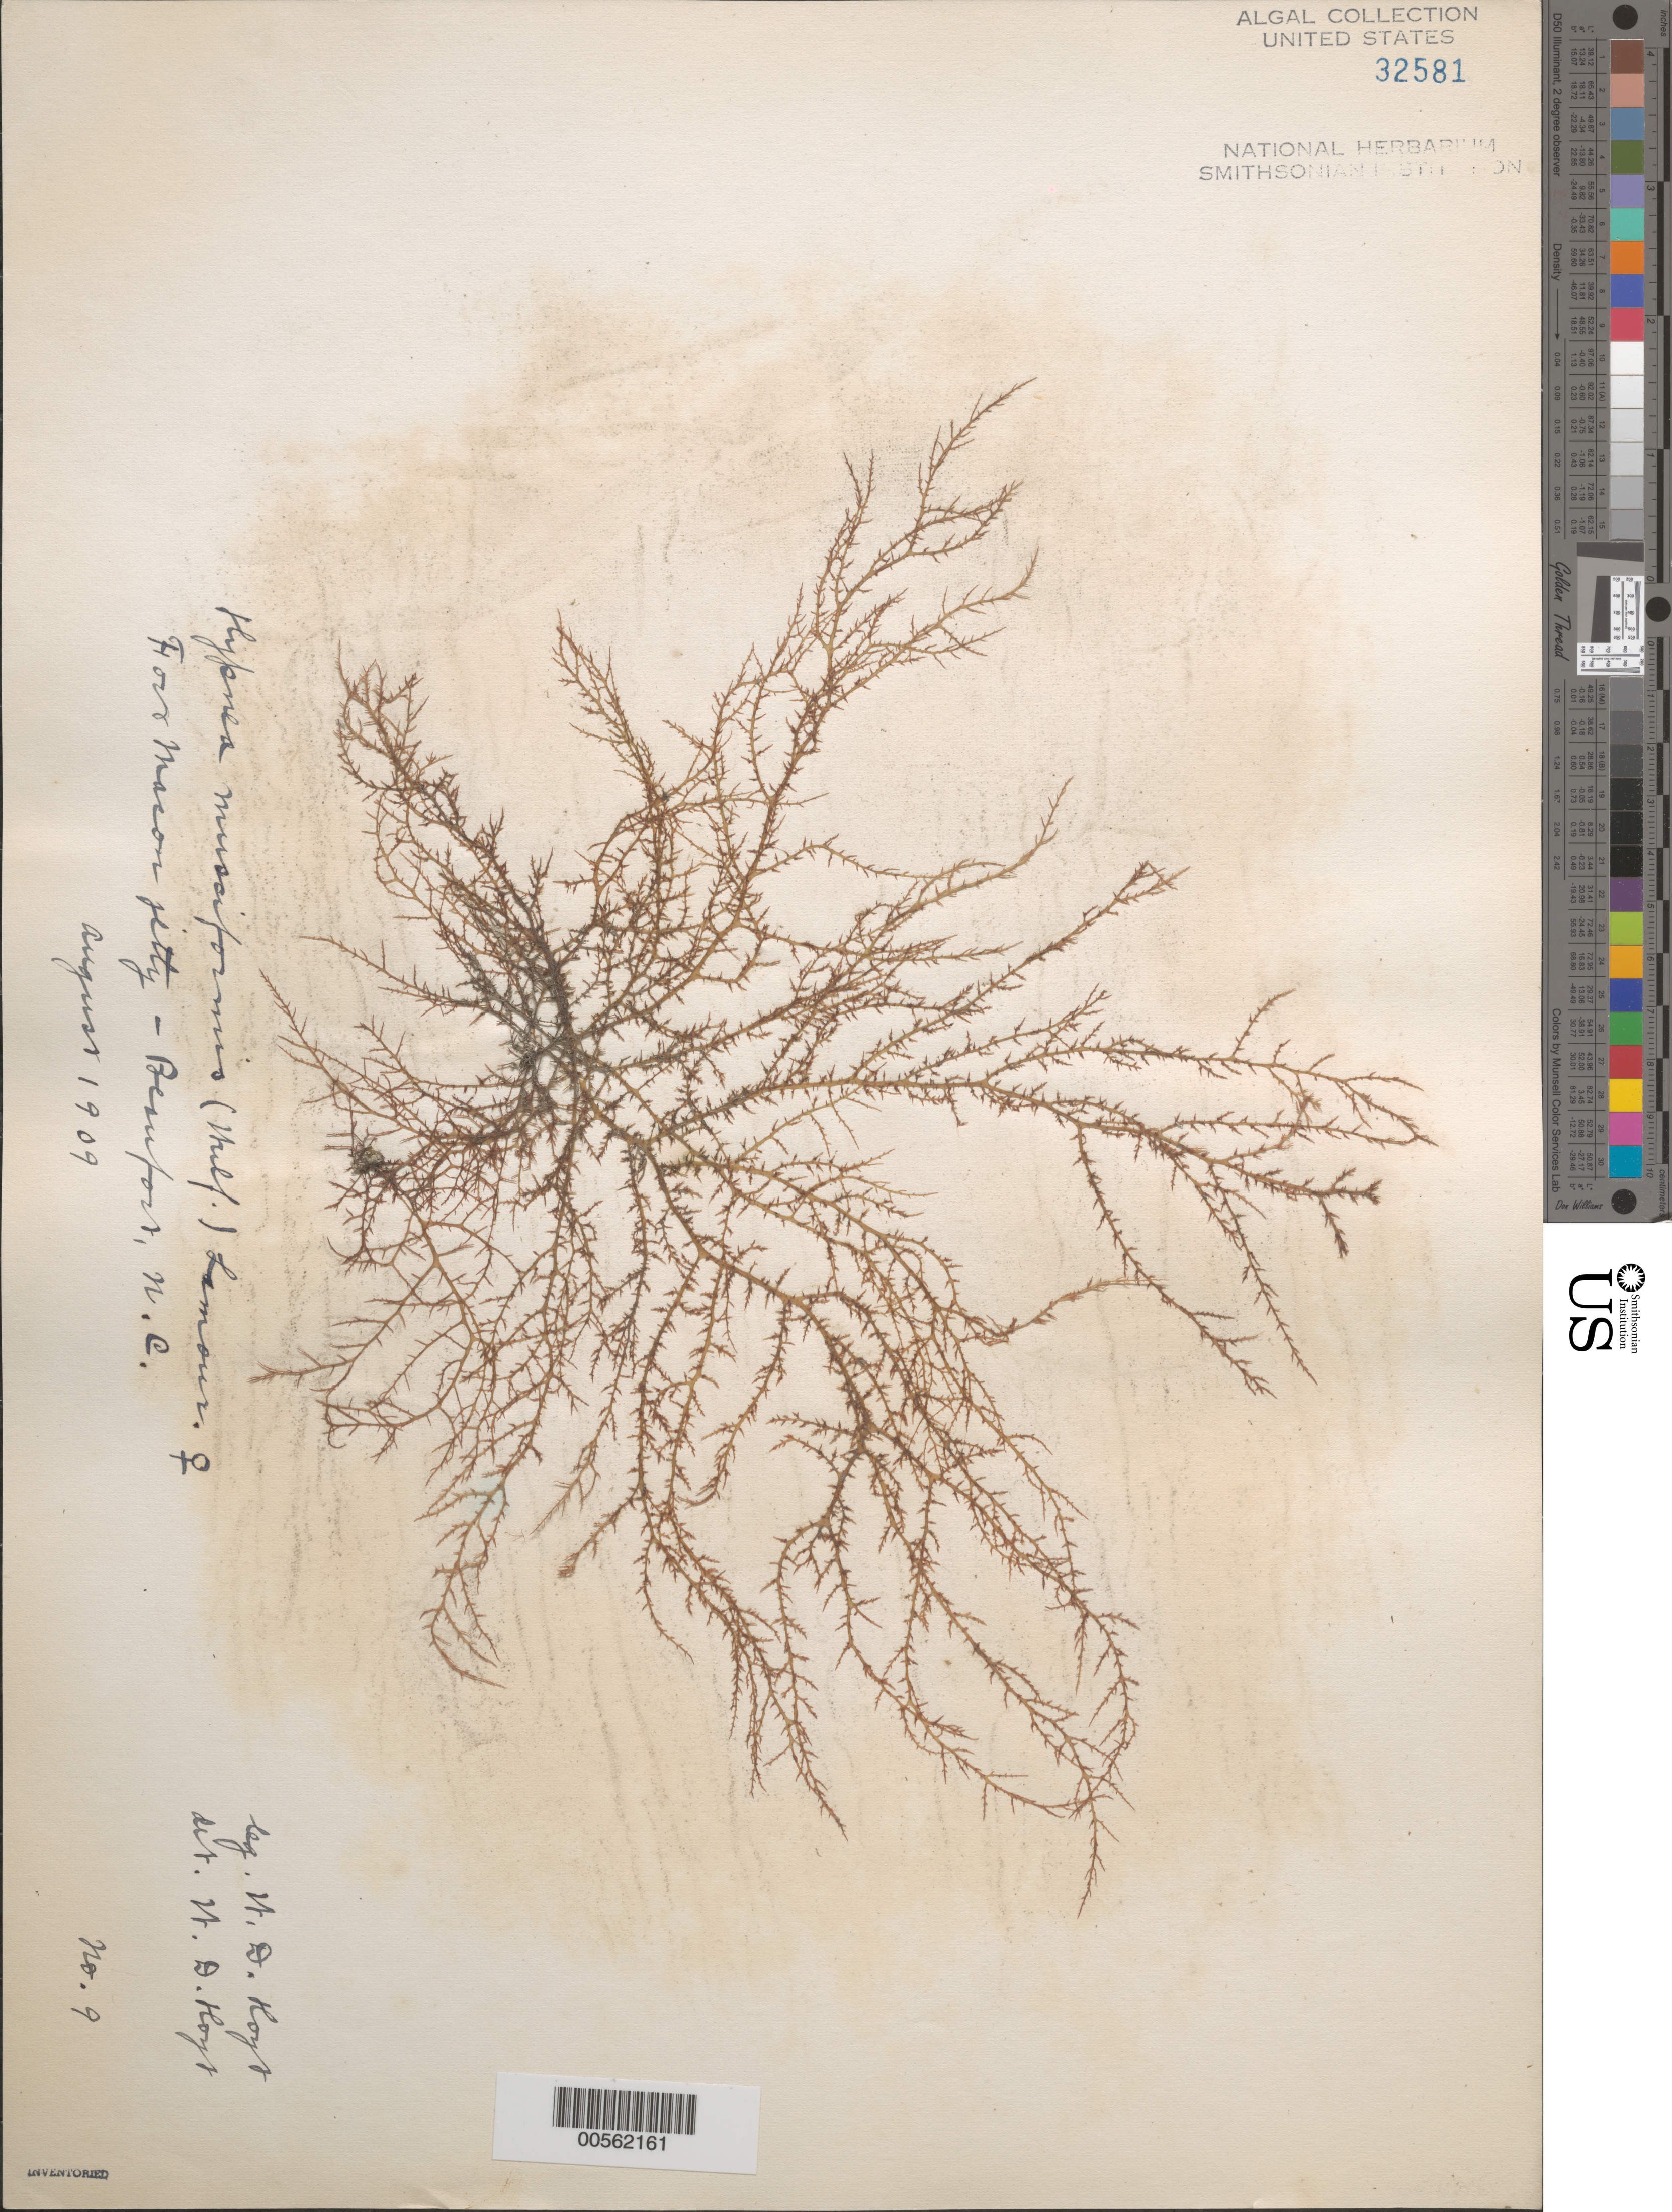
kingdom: Plantae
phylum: Rhodophyta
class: Florideophyceae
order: Gigartinales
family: Cystocloniaceae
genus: Hypnea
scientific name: Hypnea musciformis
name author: (Wulfen) J.V.Lamouroux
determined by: Hoyt, W. D.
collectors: W. D. Hoyt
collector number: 9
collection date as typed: Aug 1909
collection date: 1909-08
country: United States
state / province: North Carolina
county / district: Carteret County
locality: Beaufort, Fort Macon jetty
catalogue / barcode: US 32581